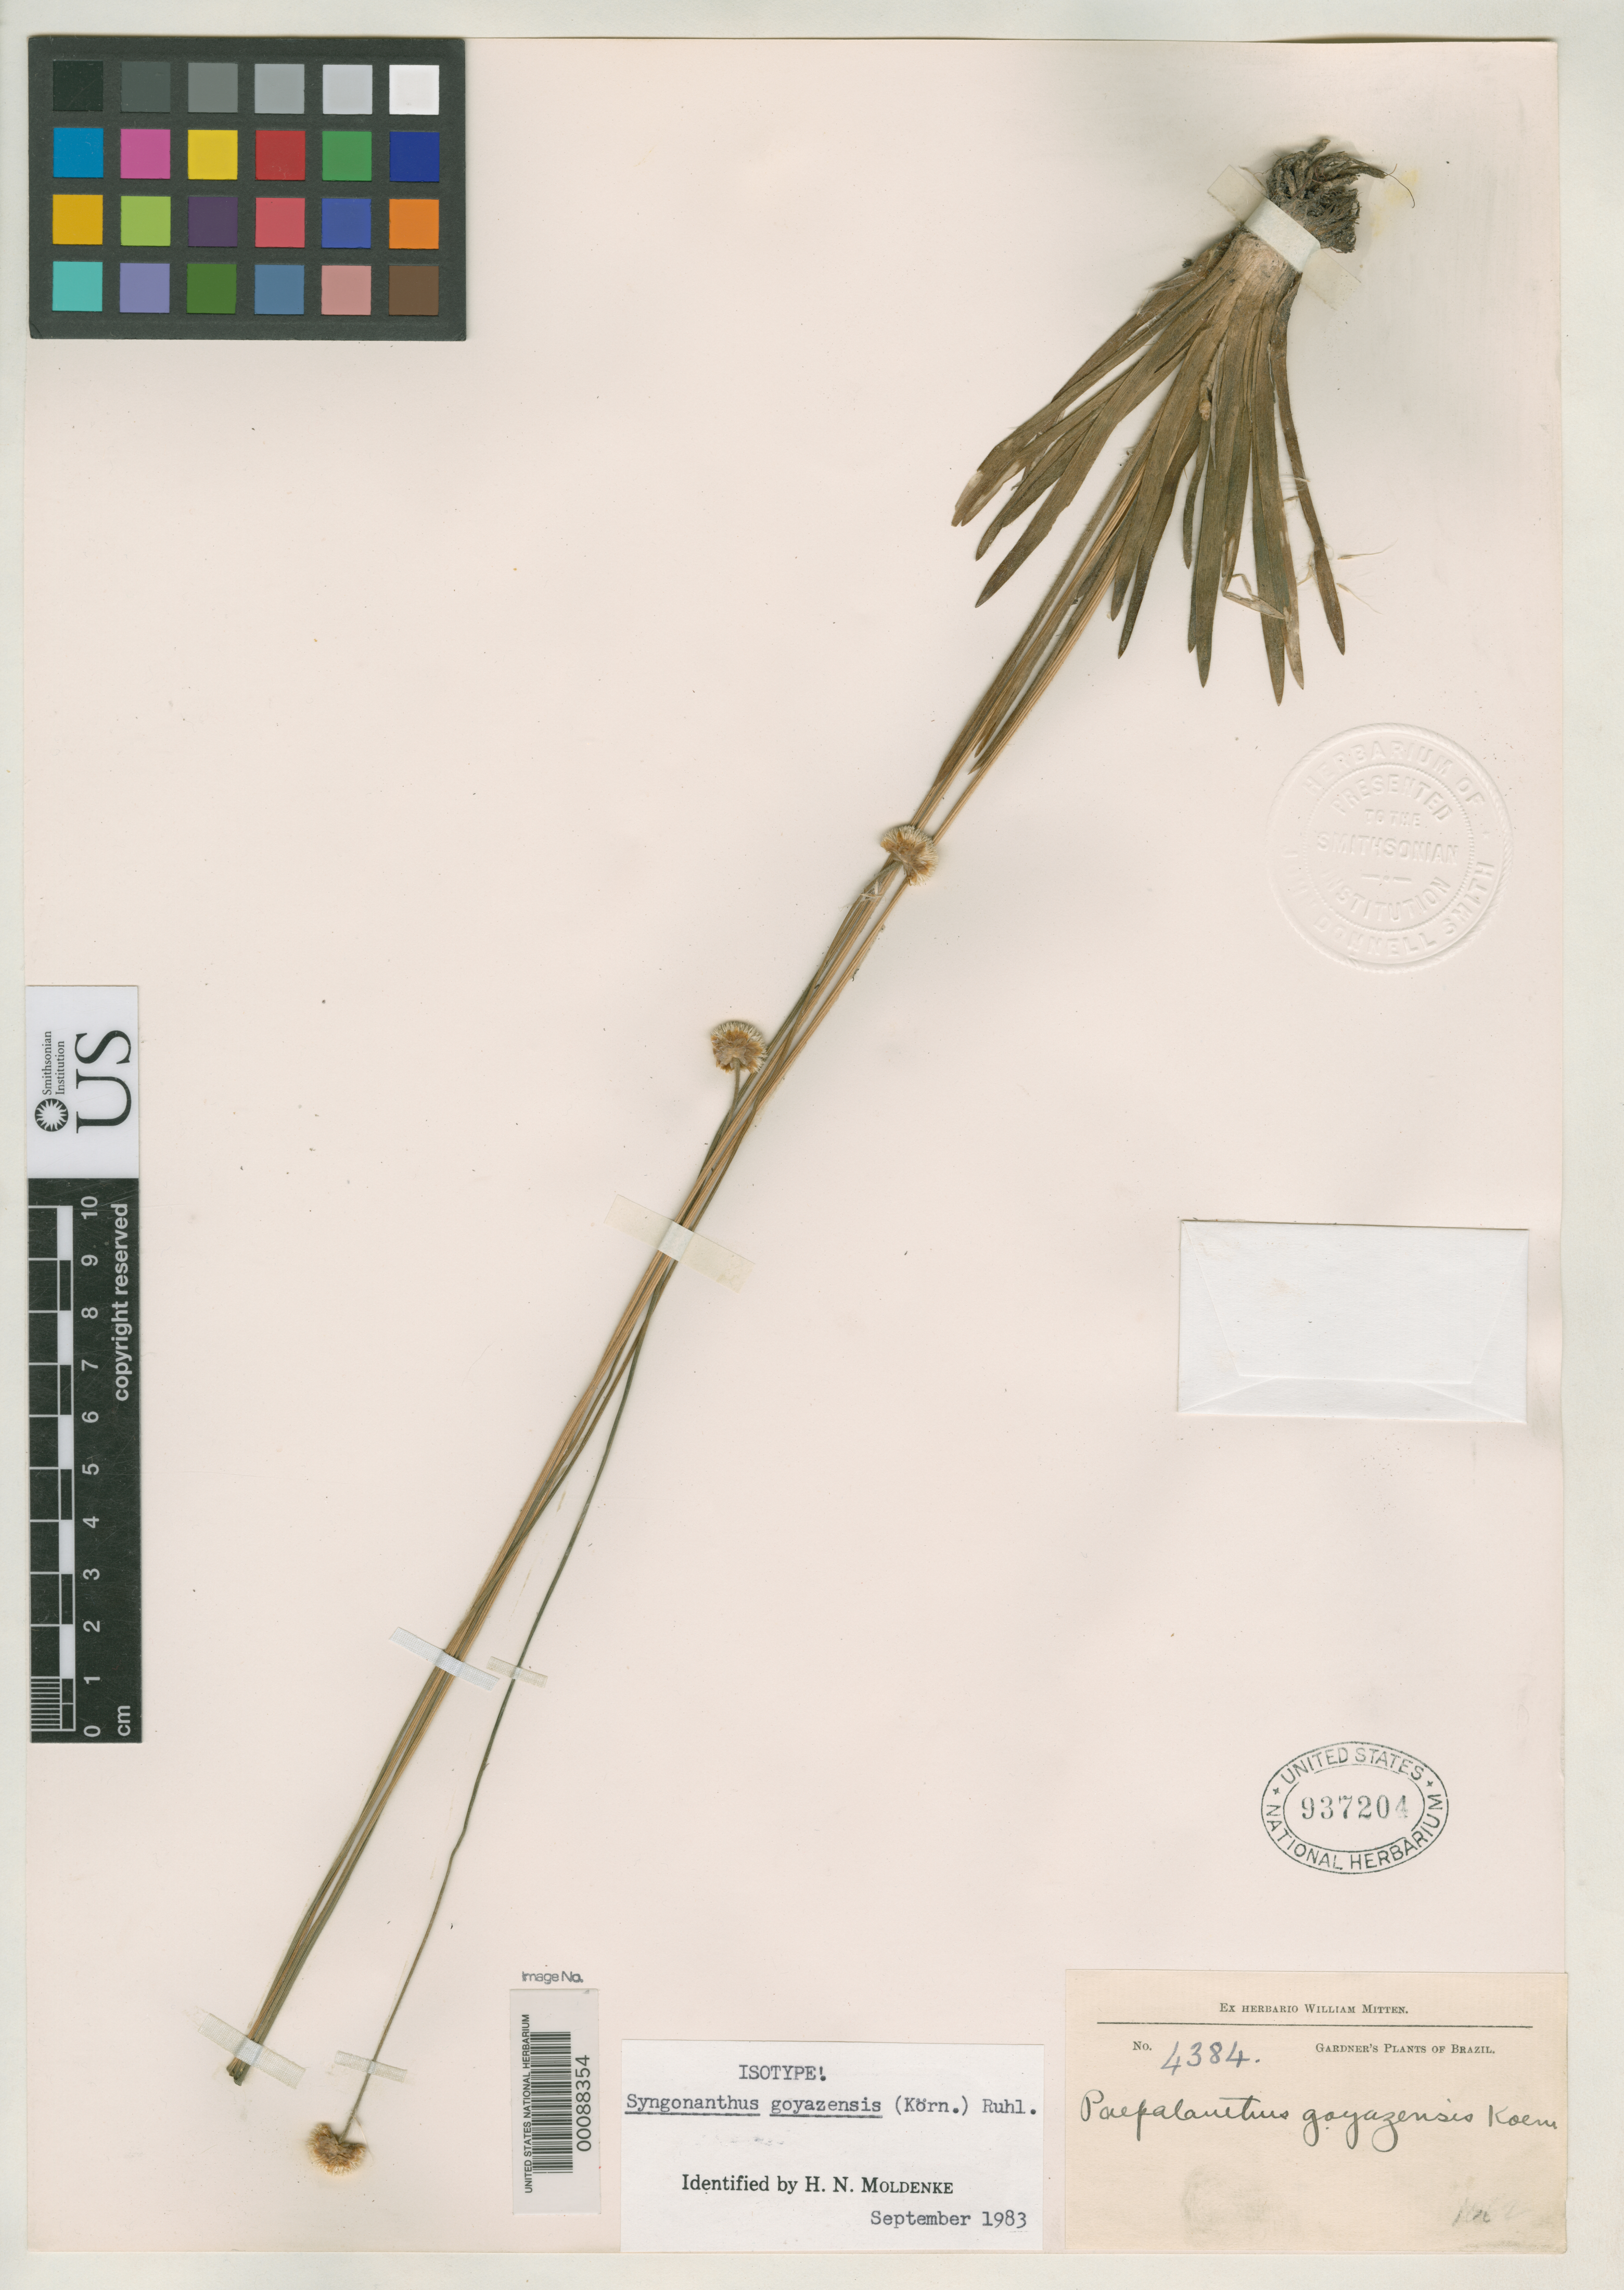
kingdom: Plantae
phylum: Tracheophyta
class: Liliopsida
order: Poales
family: Eriocaulaceae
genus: Paepalanthus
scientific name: Paepalanthus goyazensis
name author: Körn. in Mart.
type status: Isotype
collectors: G. Gardner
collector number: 4384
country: Brazil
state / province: Goiás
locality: Inter Porto Imperial et Lunie, ad flum Tocantins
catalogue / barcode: US 937204